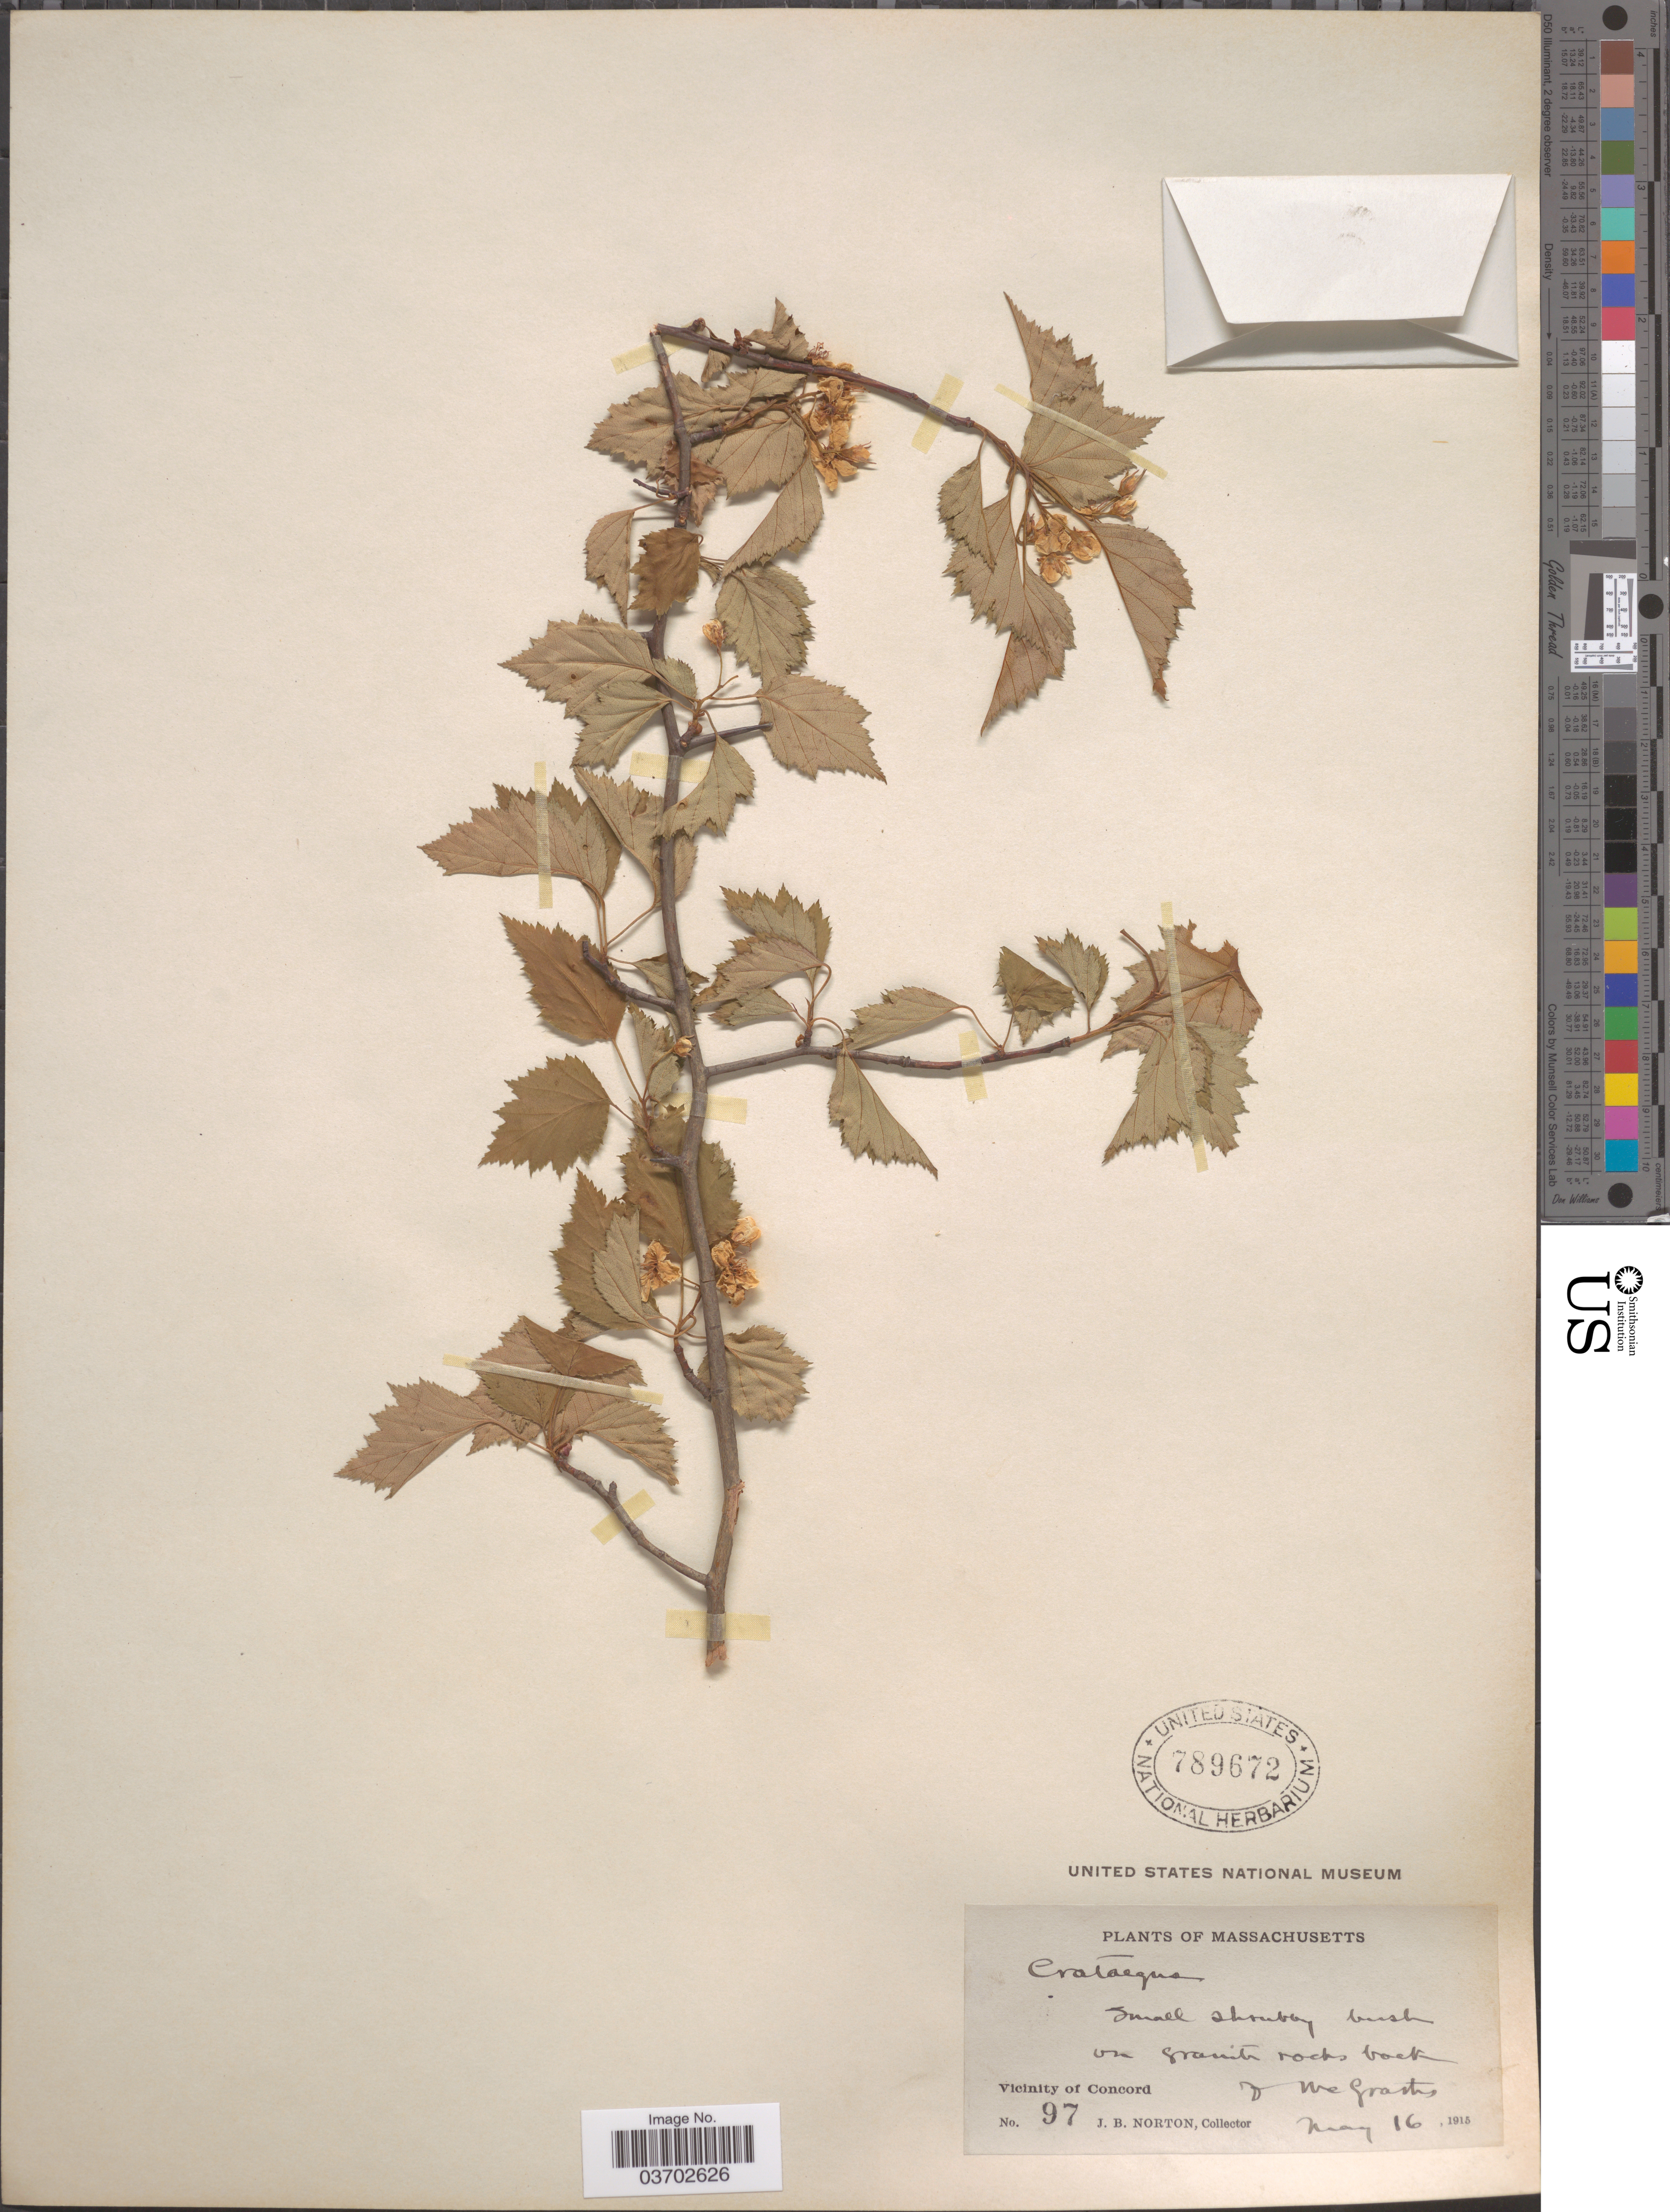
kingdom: Plantae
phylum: Tracheophyta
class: Magnoliopsida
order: Rosales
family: Rosaceae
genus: Crataegus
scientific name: Crataegus sp.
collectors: J. B. Norton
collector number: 97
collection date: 1915-05-16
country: United States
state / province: Massachusetts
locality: Back of Mc Graths. Vicinity of Concord.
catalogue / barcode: US 789672